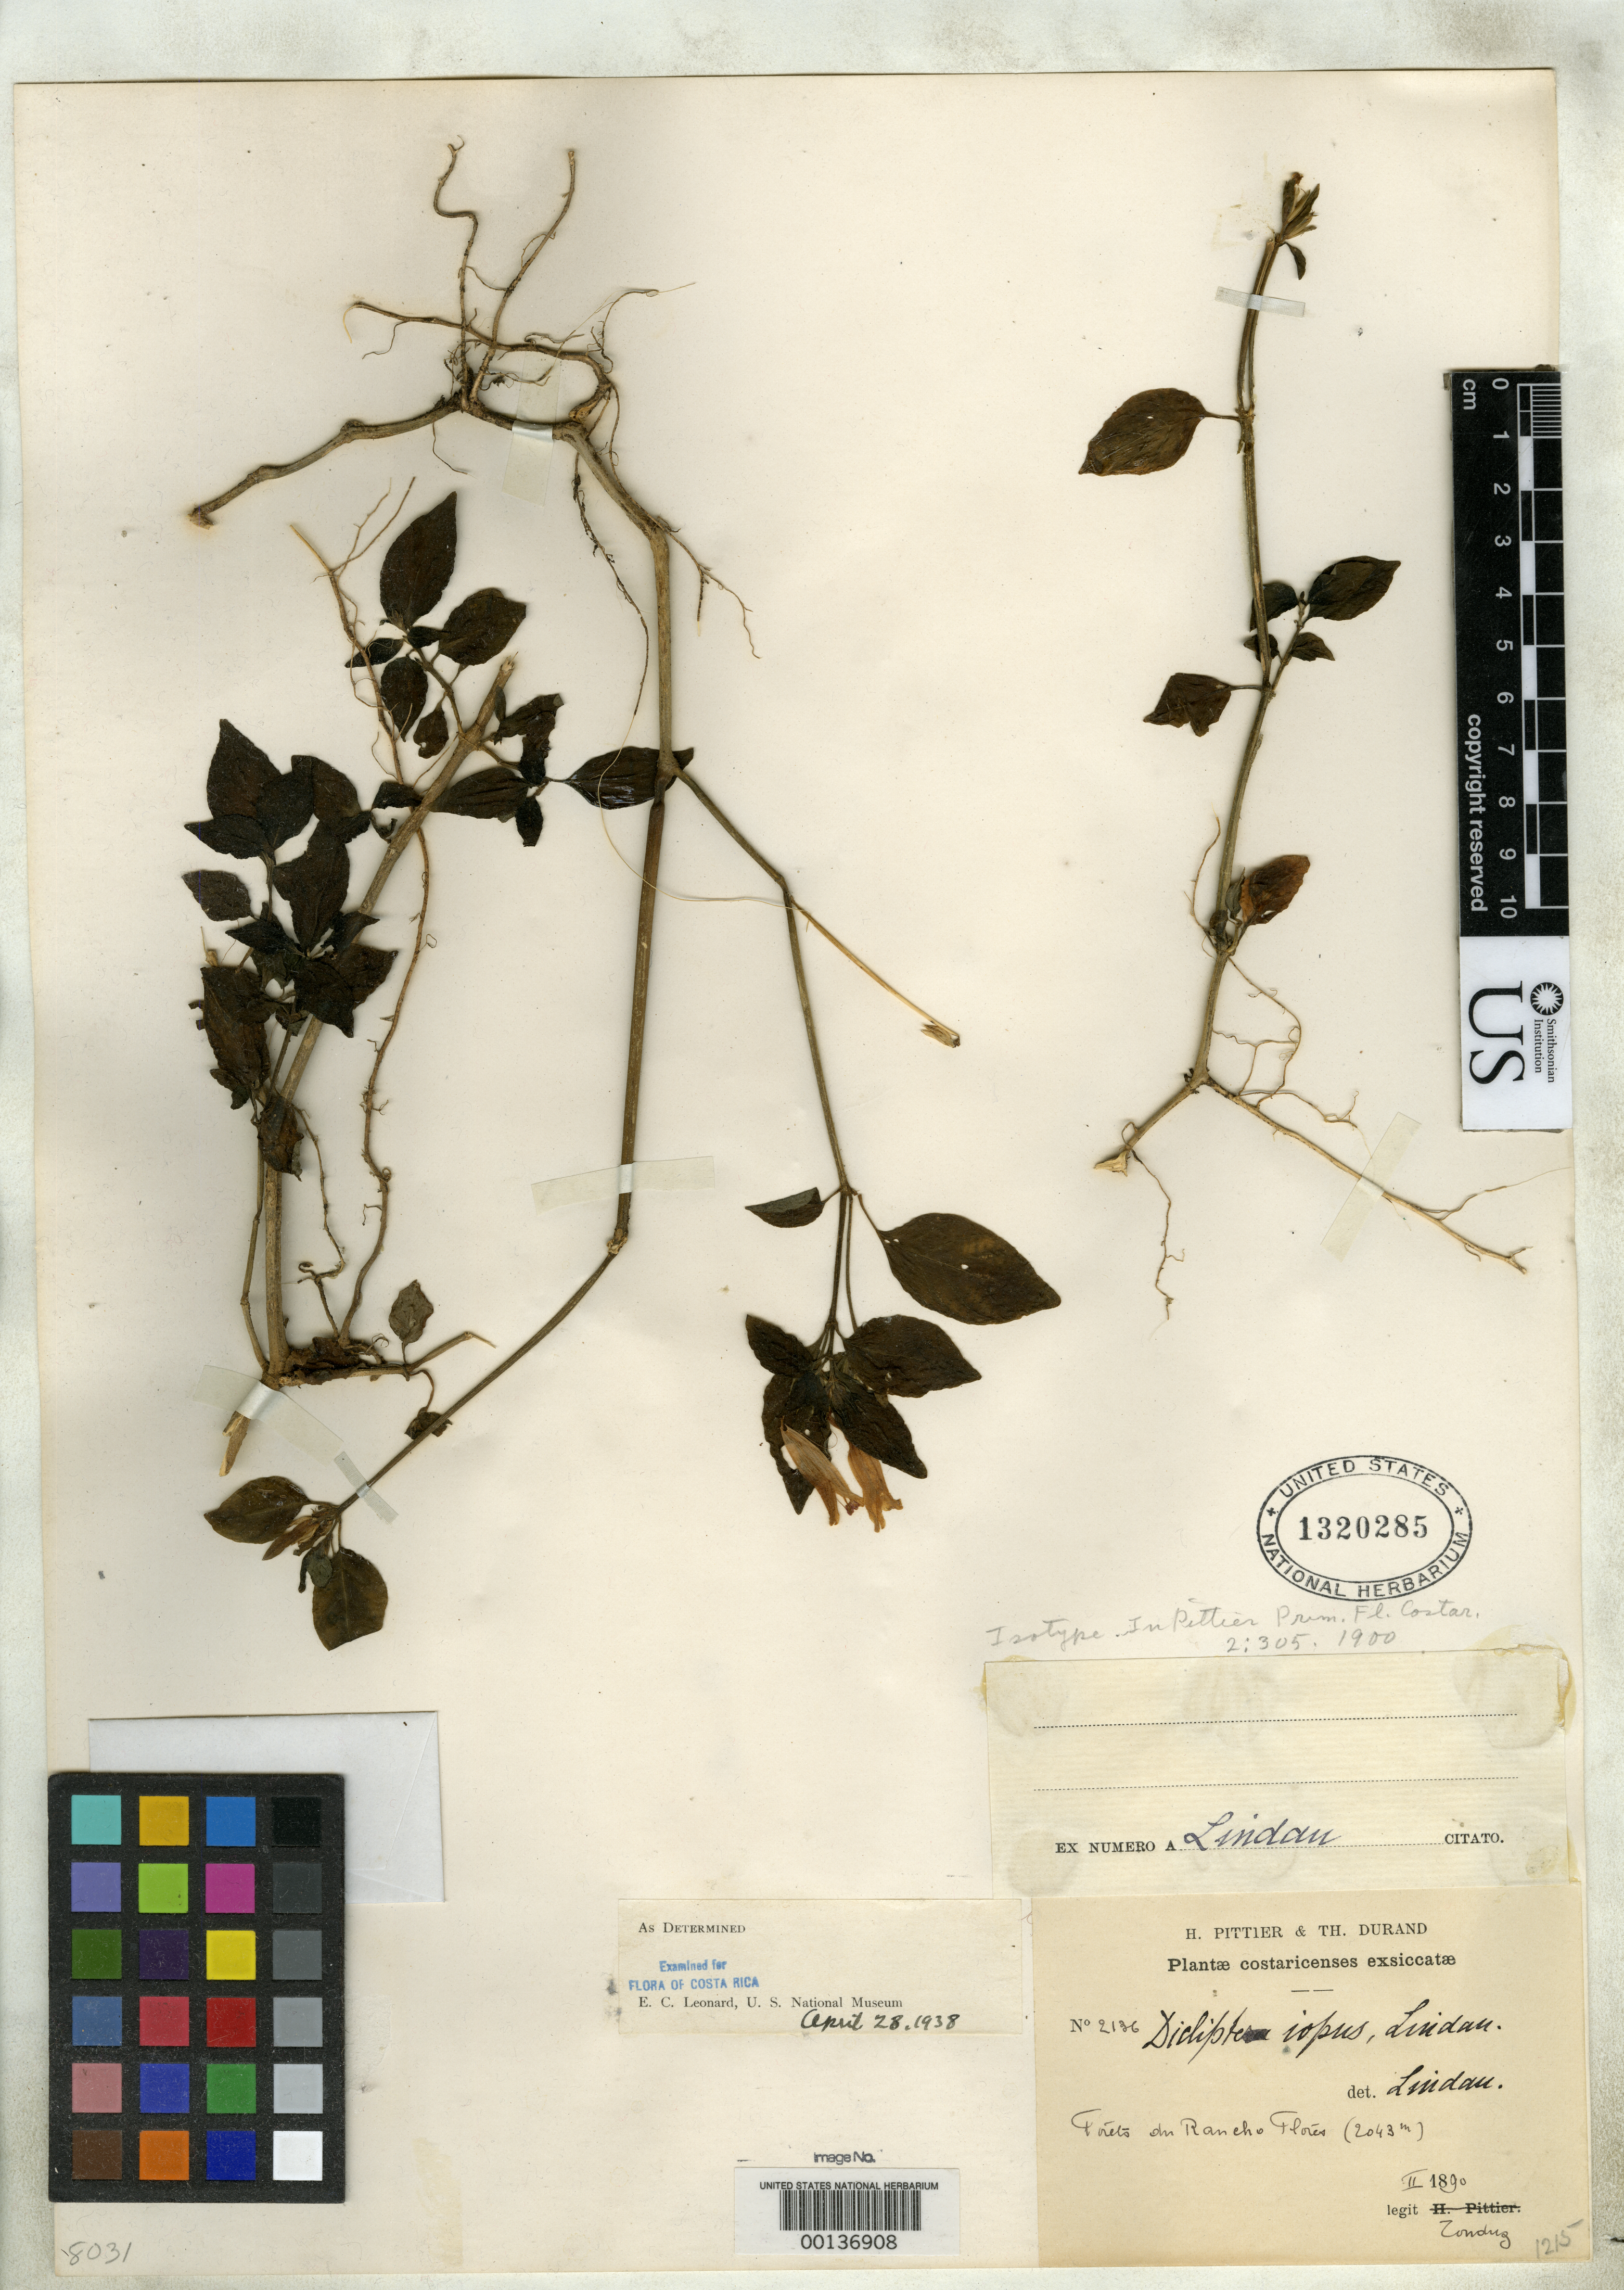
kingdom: Plantae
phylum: Tracheophyta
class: Magnoliopsida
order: Lamiales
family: Acanthaceae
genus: Dicliptera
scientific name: Dicliptera iopus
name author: Lindau in Pittier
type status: Isotype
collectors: A. Tonduz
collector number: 2136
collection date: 1900-04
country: Costa Rica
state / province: Guanacaste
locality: forets de Nicoya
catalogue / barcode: US 1320285